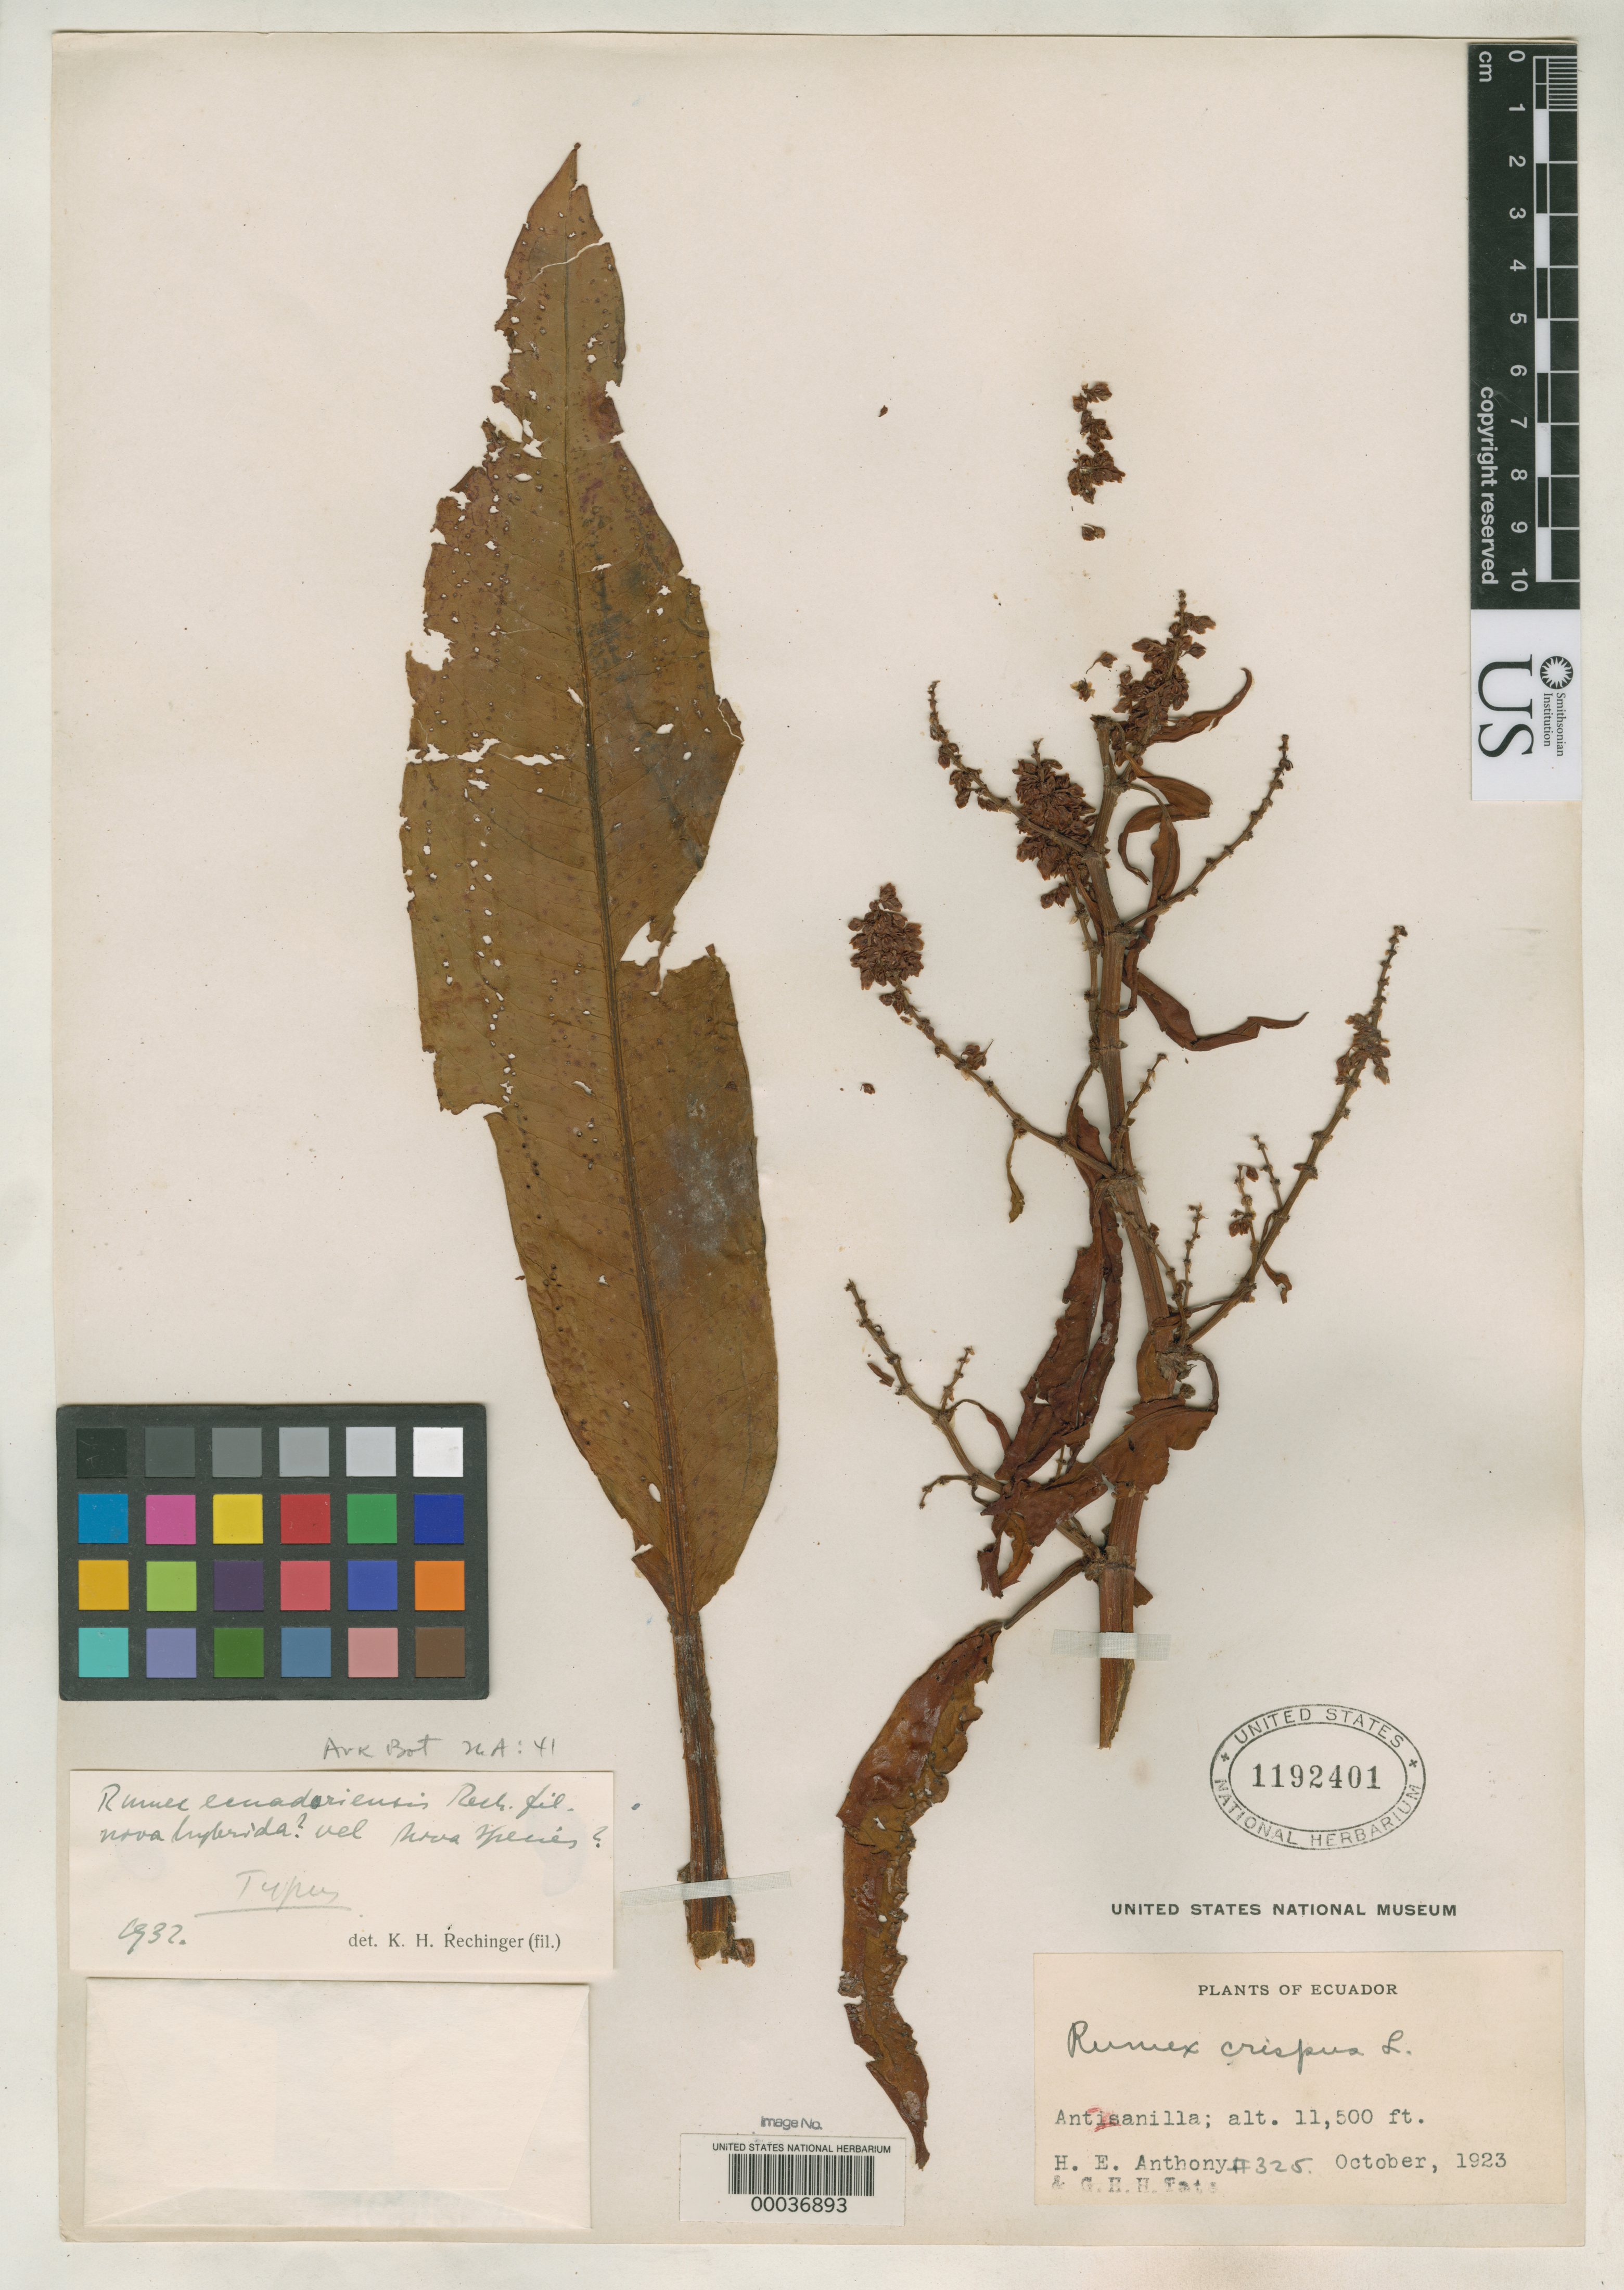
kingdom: Plantae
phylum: Tracheophyta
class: Magnoliopsida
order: Caryophyllales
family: Polygonaceae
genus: Rumex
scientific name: Rumex ecuadoriensis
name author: Rech. f.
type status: Holotype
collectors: H. E. Anthony & G. H. H.Tate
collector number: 325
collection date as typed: Oct 1923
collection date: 1923-10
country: Ecuador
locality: Antisanilla.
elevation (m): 3505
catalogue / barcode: US 1192401